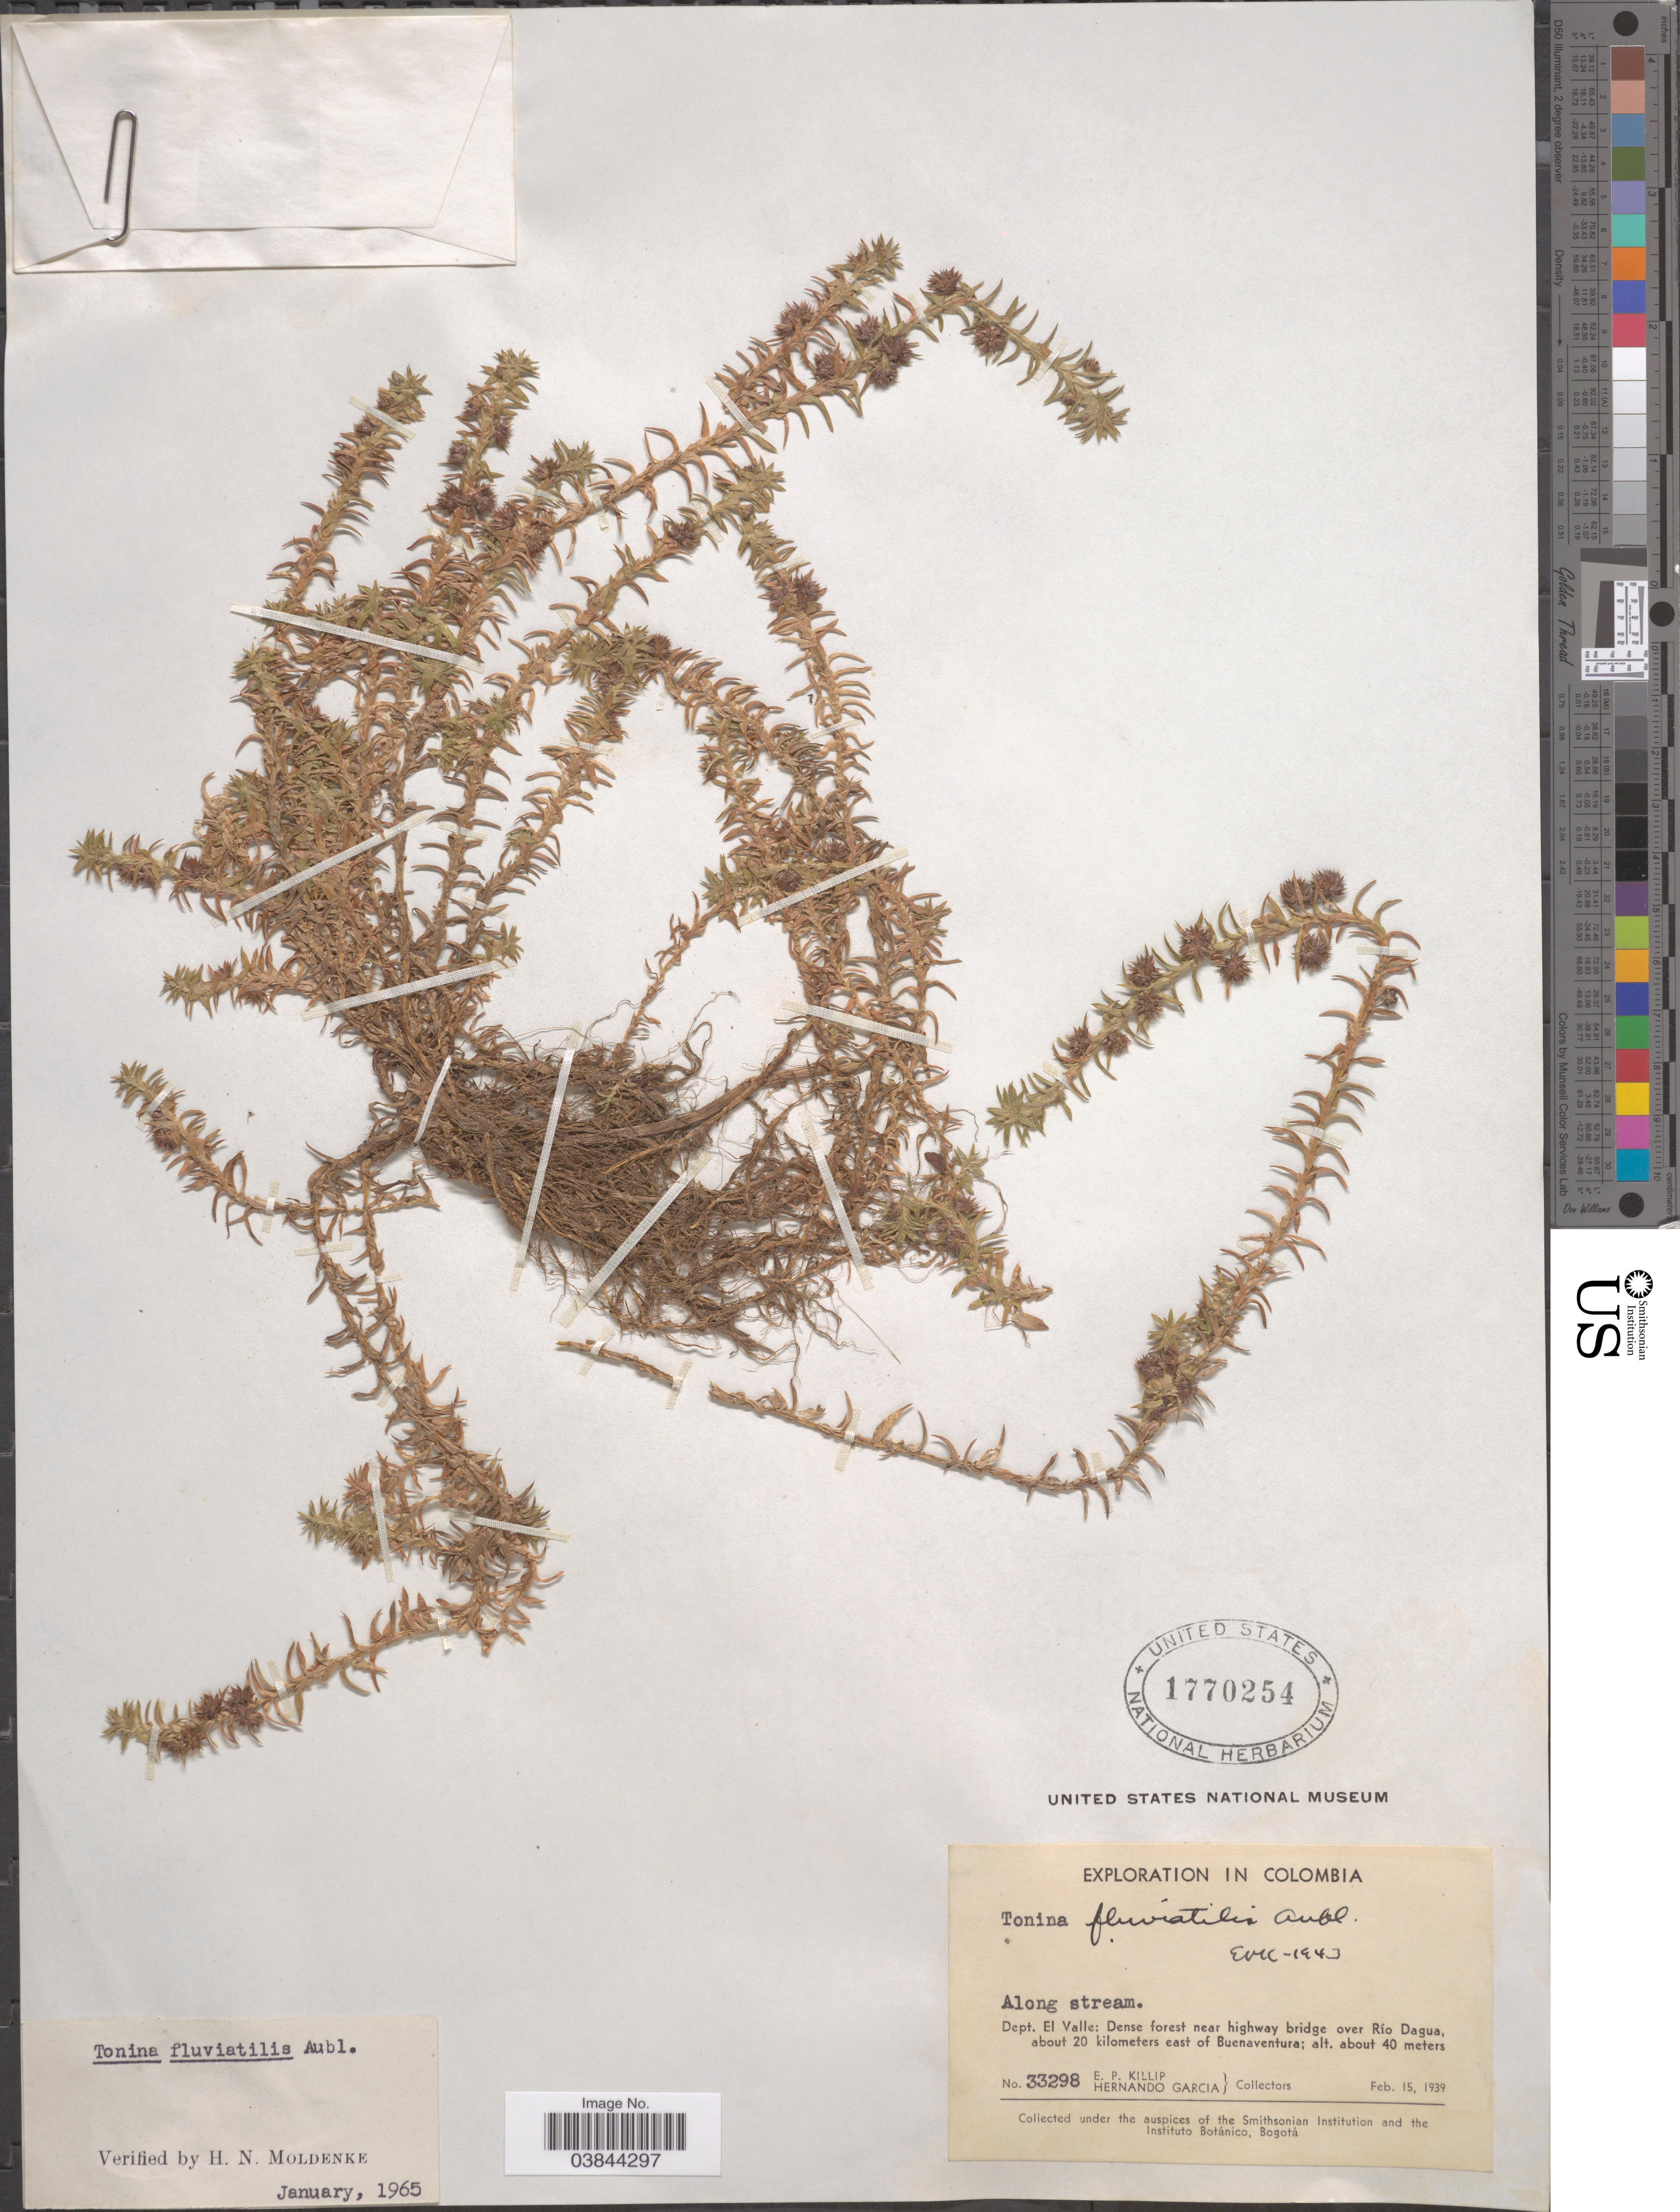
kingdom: Plantae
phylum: Tracheophyta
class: Liliopsida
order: Poales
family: Eriocaulaceae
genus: Tonina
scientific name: Tonina fluviatilis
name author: Aubl.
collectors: E. P. Killip & H. Garcia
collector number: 33298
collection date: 1939-02-15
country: Colombia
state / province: Valle del Cauca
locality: Dept. El Valle: Dens forest near highway bridge over Río Dagua, about 20 kilometers east of Buenaventura.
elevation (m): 40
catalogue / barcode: US 1770254